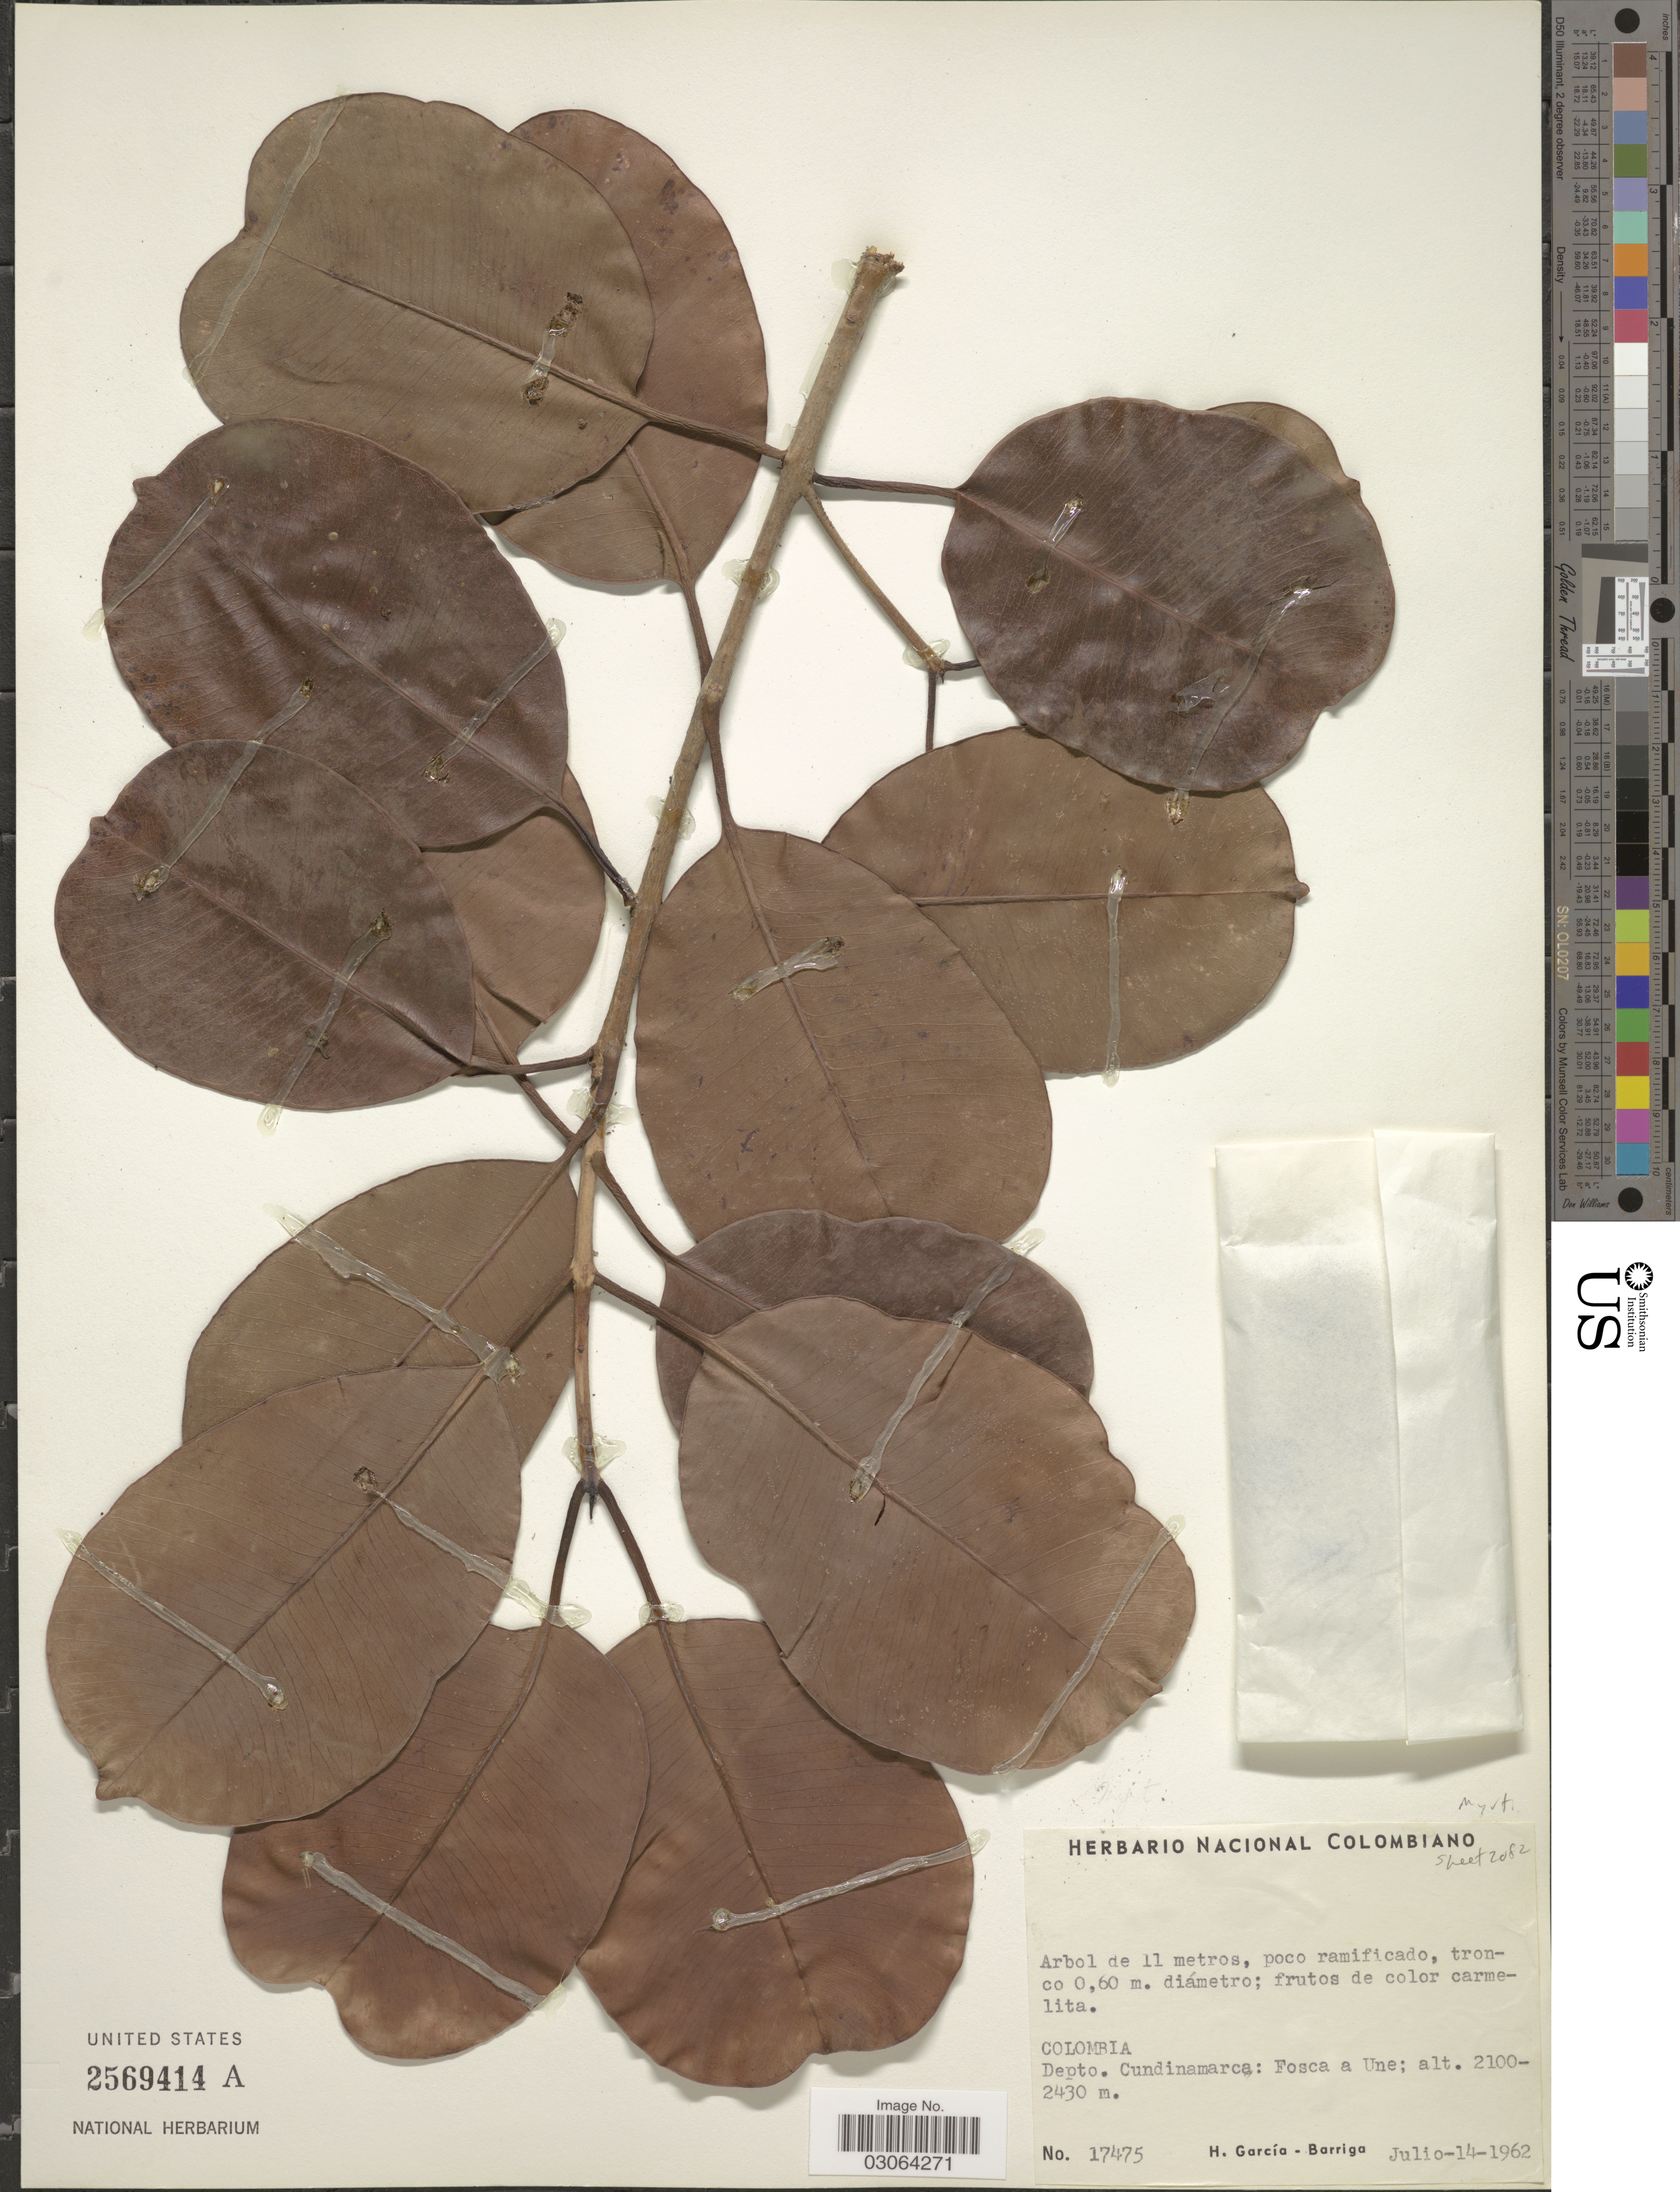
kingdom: Plantae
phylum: Tracheophyta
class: Magnoliopsida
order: Myrtales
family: Myrtaceae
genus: Syzygium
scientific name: Syzygium cumini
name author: (L.) Skeels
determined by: Parra-O, Carlos A., Instituto de Ciencias Naturales - Universidad Nacional de Colombia (COLOMBIA)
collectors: H. García Barriga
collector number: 17475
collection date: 1962-07-14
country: Colombia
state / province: Cundinamarca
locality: Depto. Cundinamarca: Fosca a Une.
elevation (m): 2100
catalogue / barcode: US 2569414A